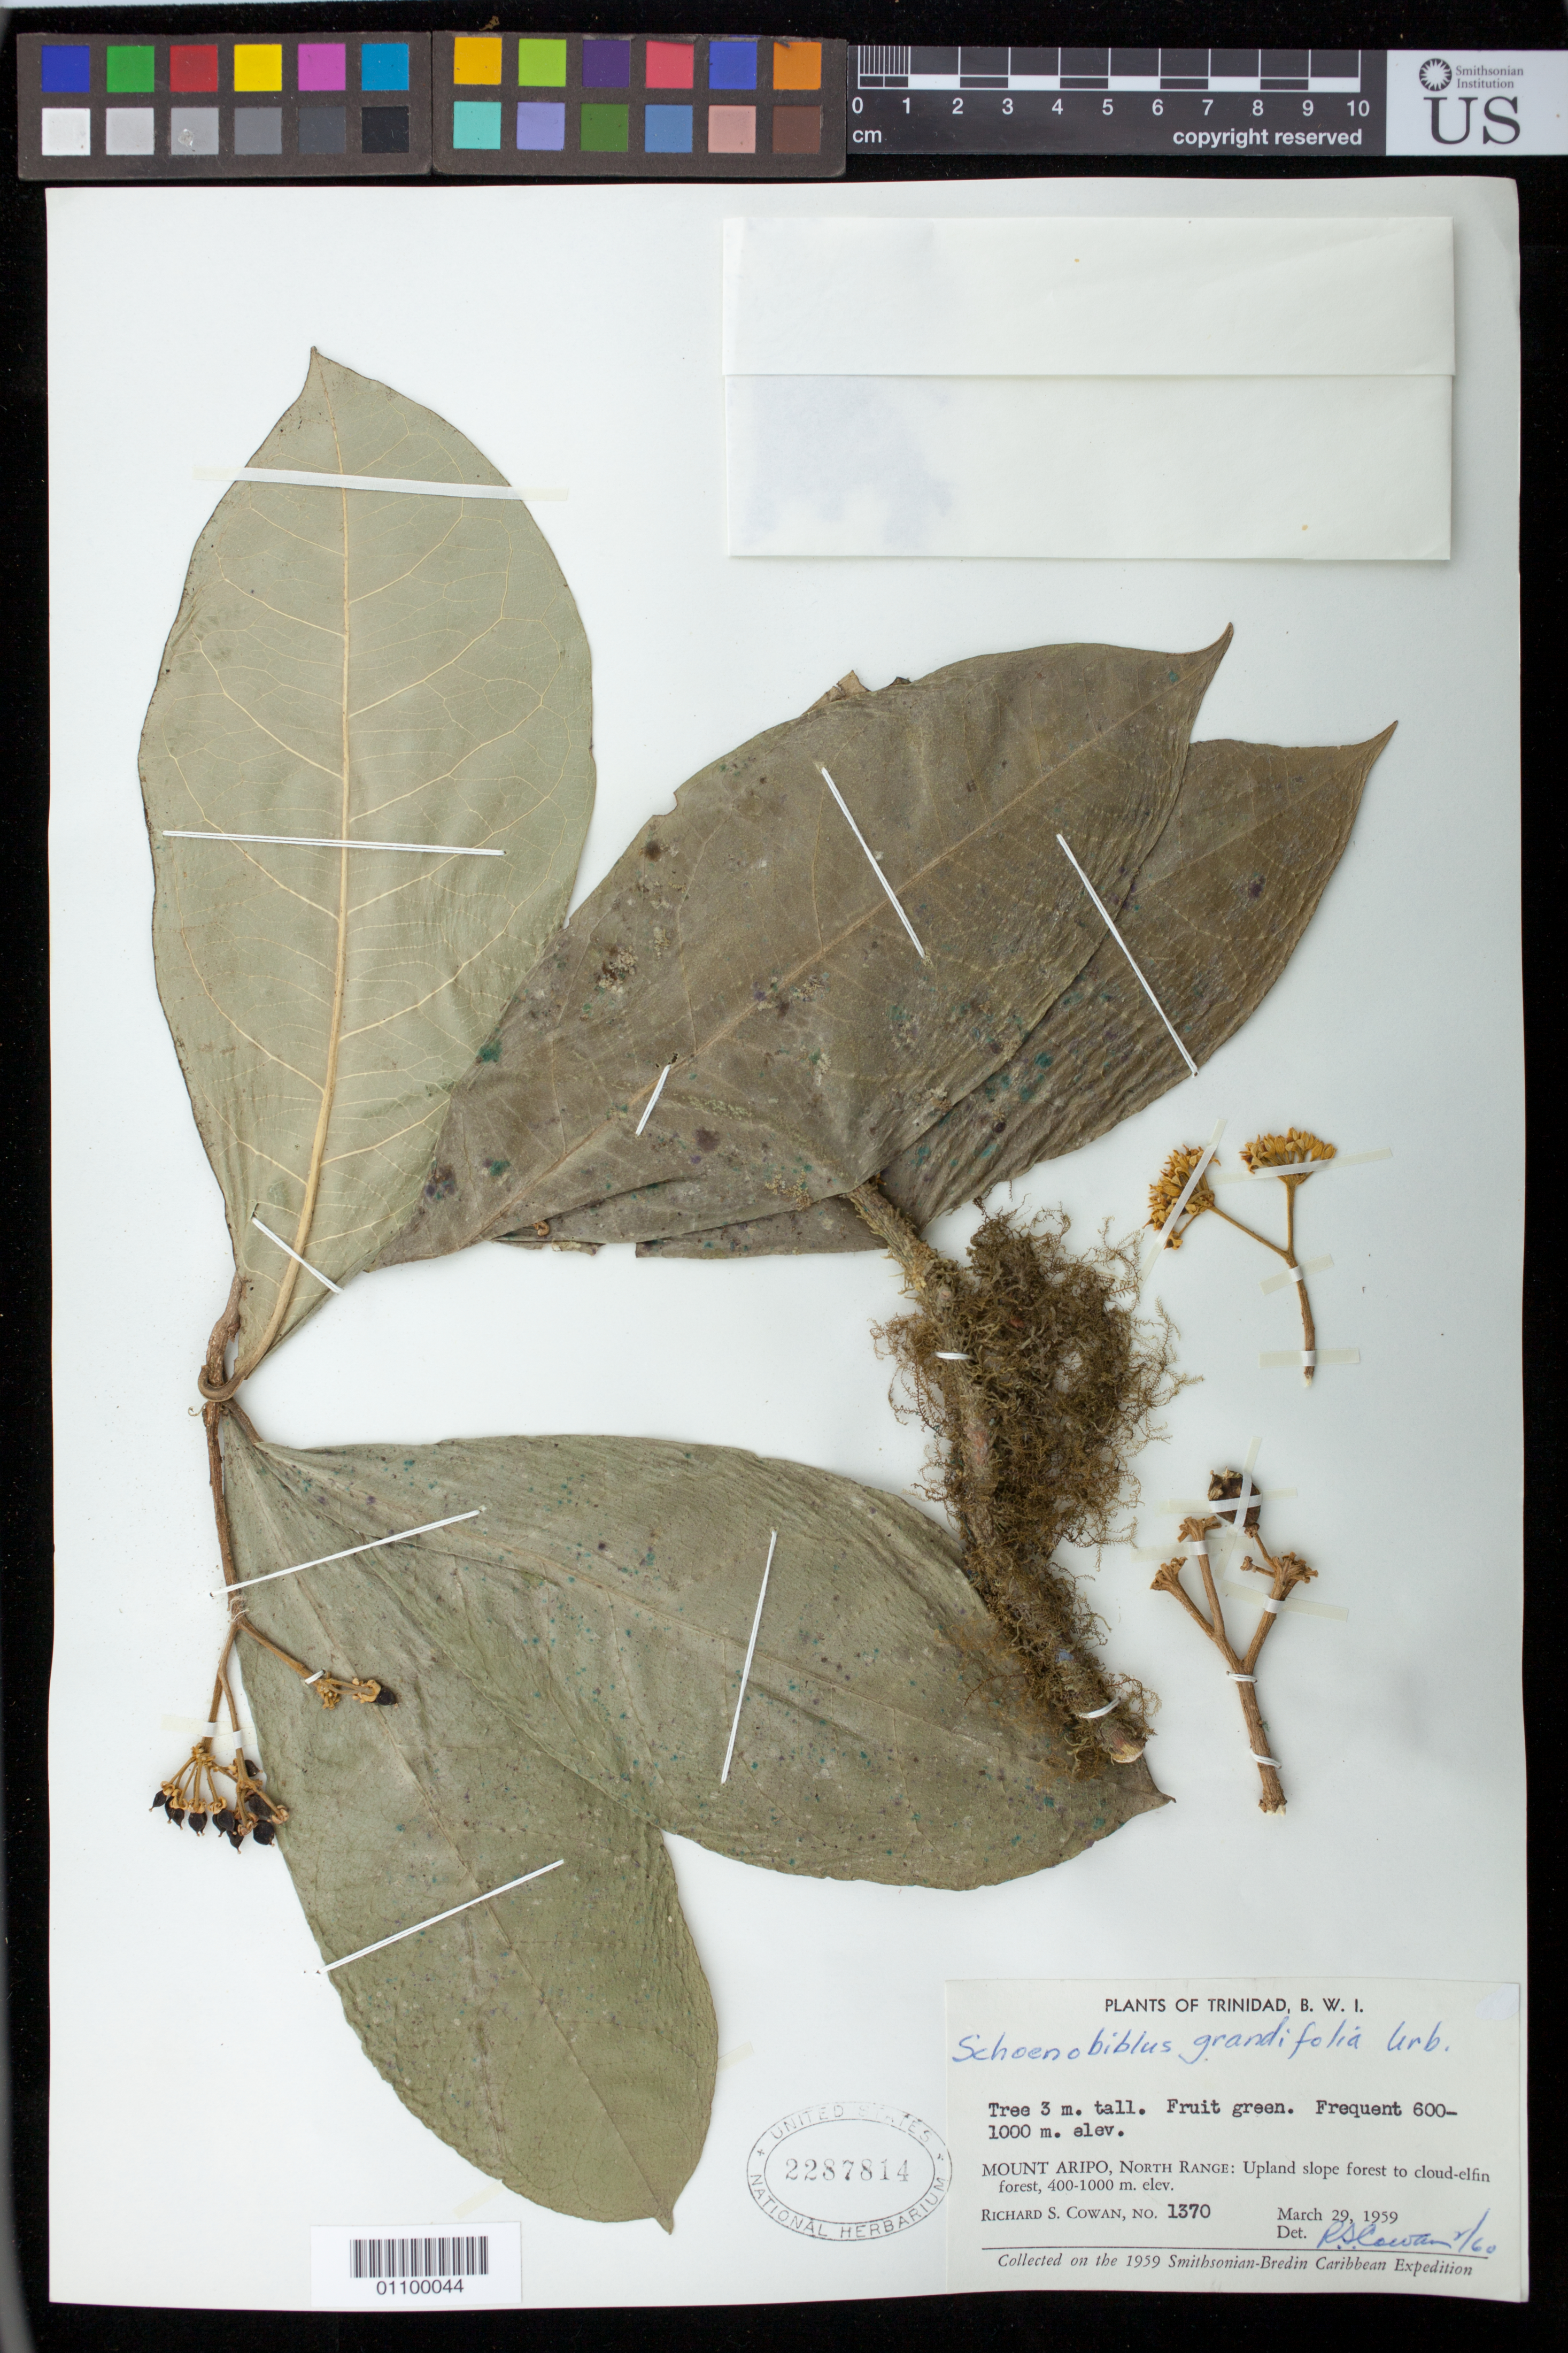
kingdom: Plantae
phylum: Tracheophyta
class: Magnoliopsida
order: Malvales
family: Thymelaeaceae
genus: Schoenobiblus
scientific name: Schoenobiblus grandifolia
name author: Urb.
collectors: R. S. Cowan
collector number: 1370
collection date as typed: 29 Mar 1959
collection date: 1959-03-29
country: Trinidad and Tobago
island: Trinidad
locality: Mount Aripo, North Range: Upland slope forest to cloud-elfin forest.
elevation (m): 600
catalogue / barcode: US 2287814